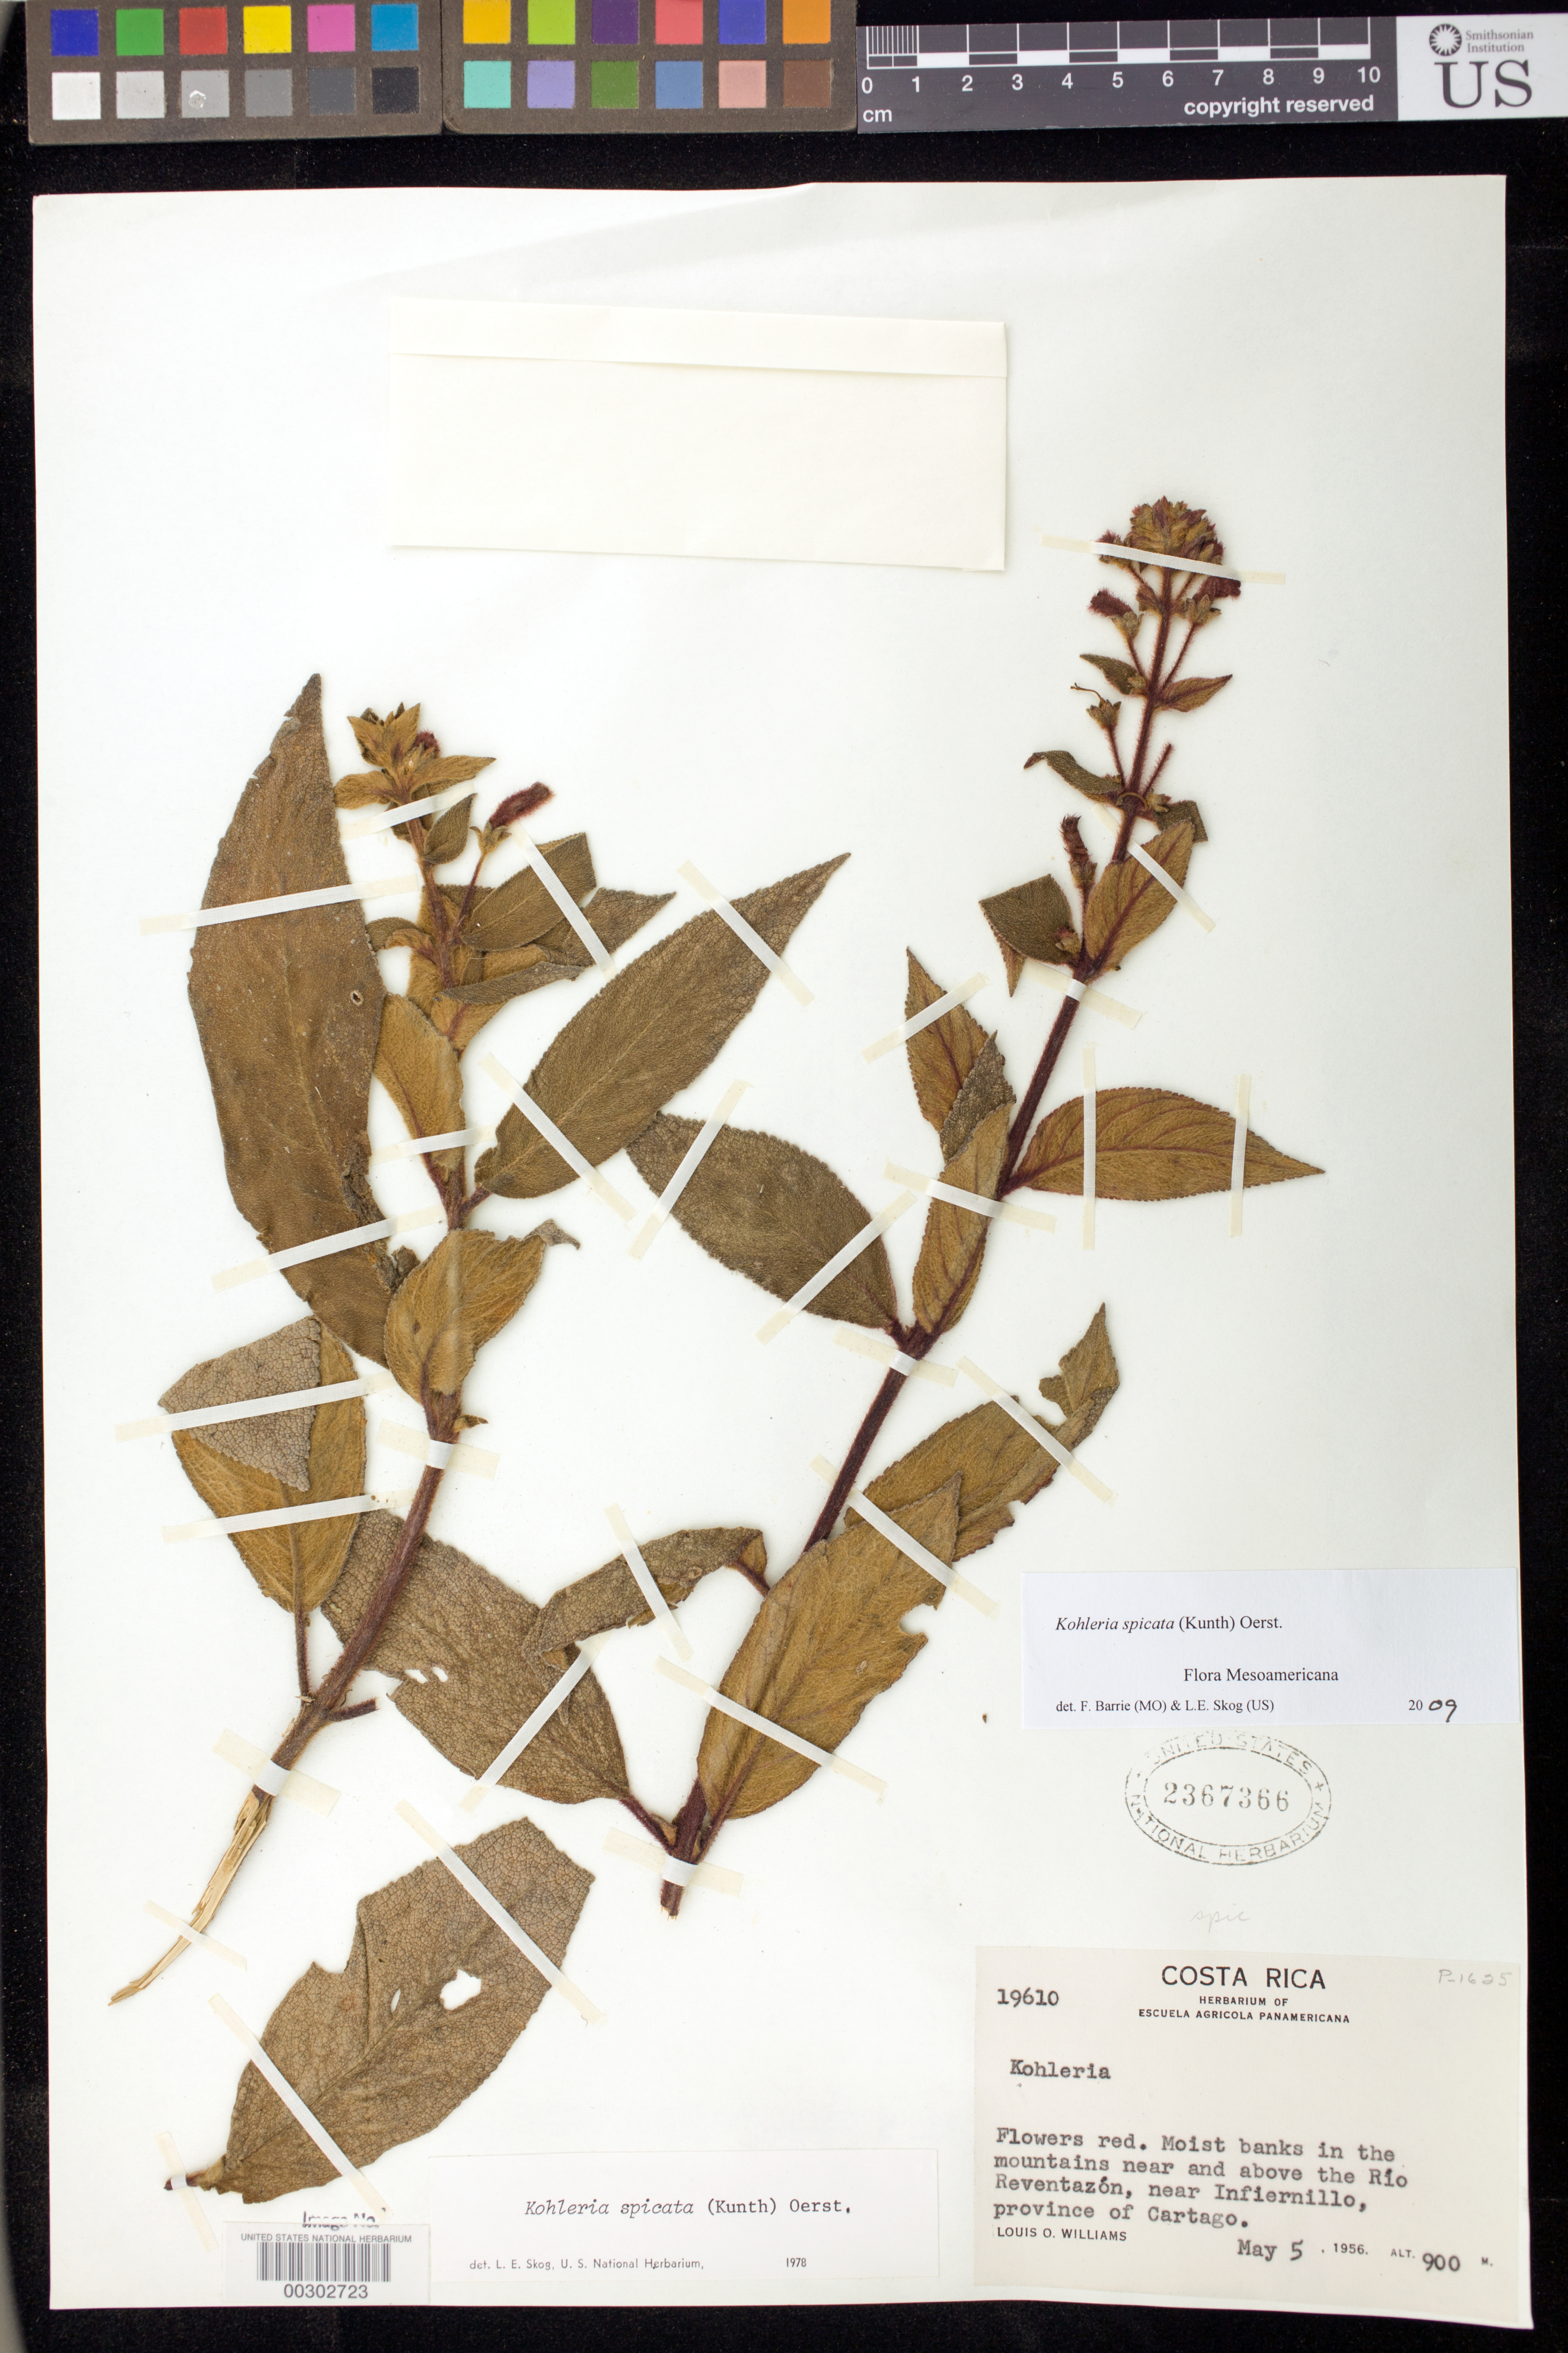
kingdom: Plantae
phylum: Tracheophyta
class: Magnoliopsida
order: Lamiales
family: Gesneriaceae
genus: Kohleria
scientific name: Kohleria spicata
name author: (Kunth) Oerst.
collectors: L. O. Williams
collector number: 19610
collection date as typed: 05 May 1956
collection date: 1956-05-05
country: Costa Rica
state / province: Cartago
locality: In the mountains near and above the Rio Reventazon, near Infiernillo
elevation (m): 900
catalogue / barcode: US 2367366